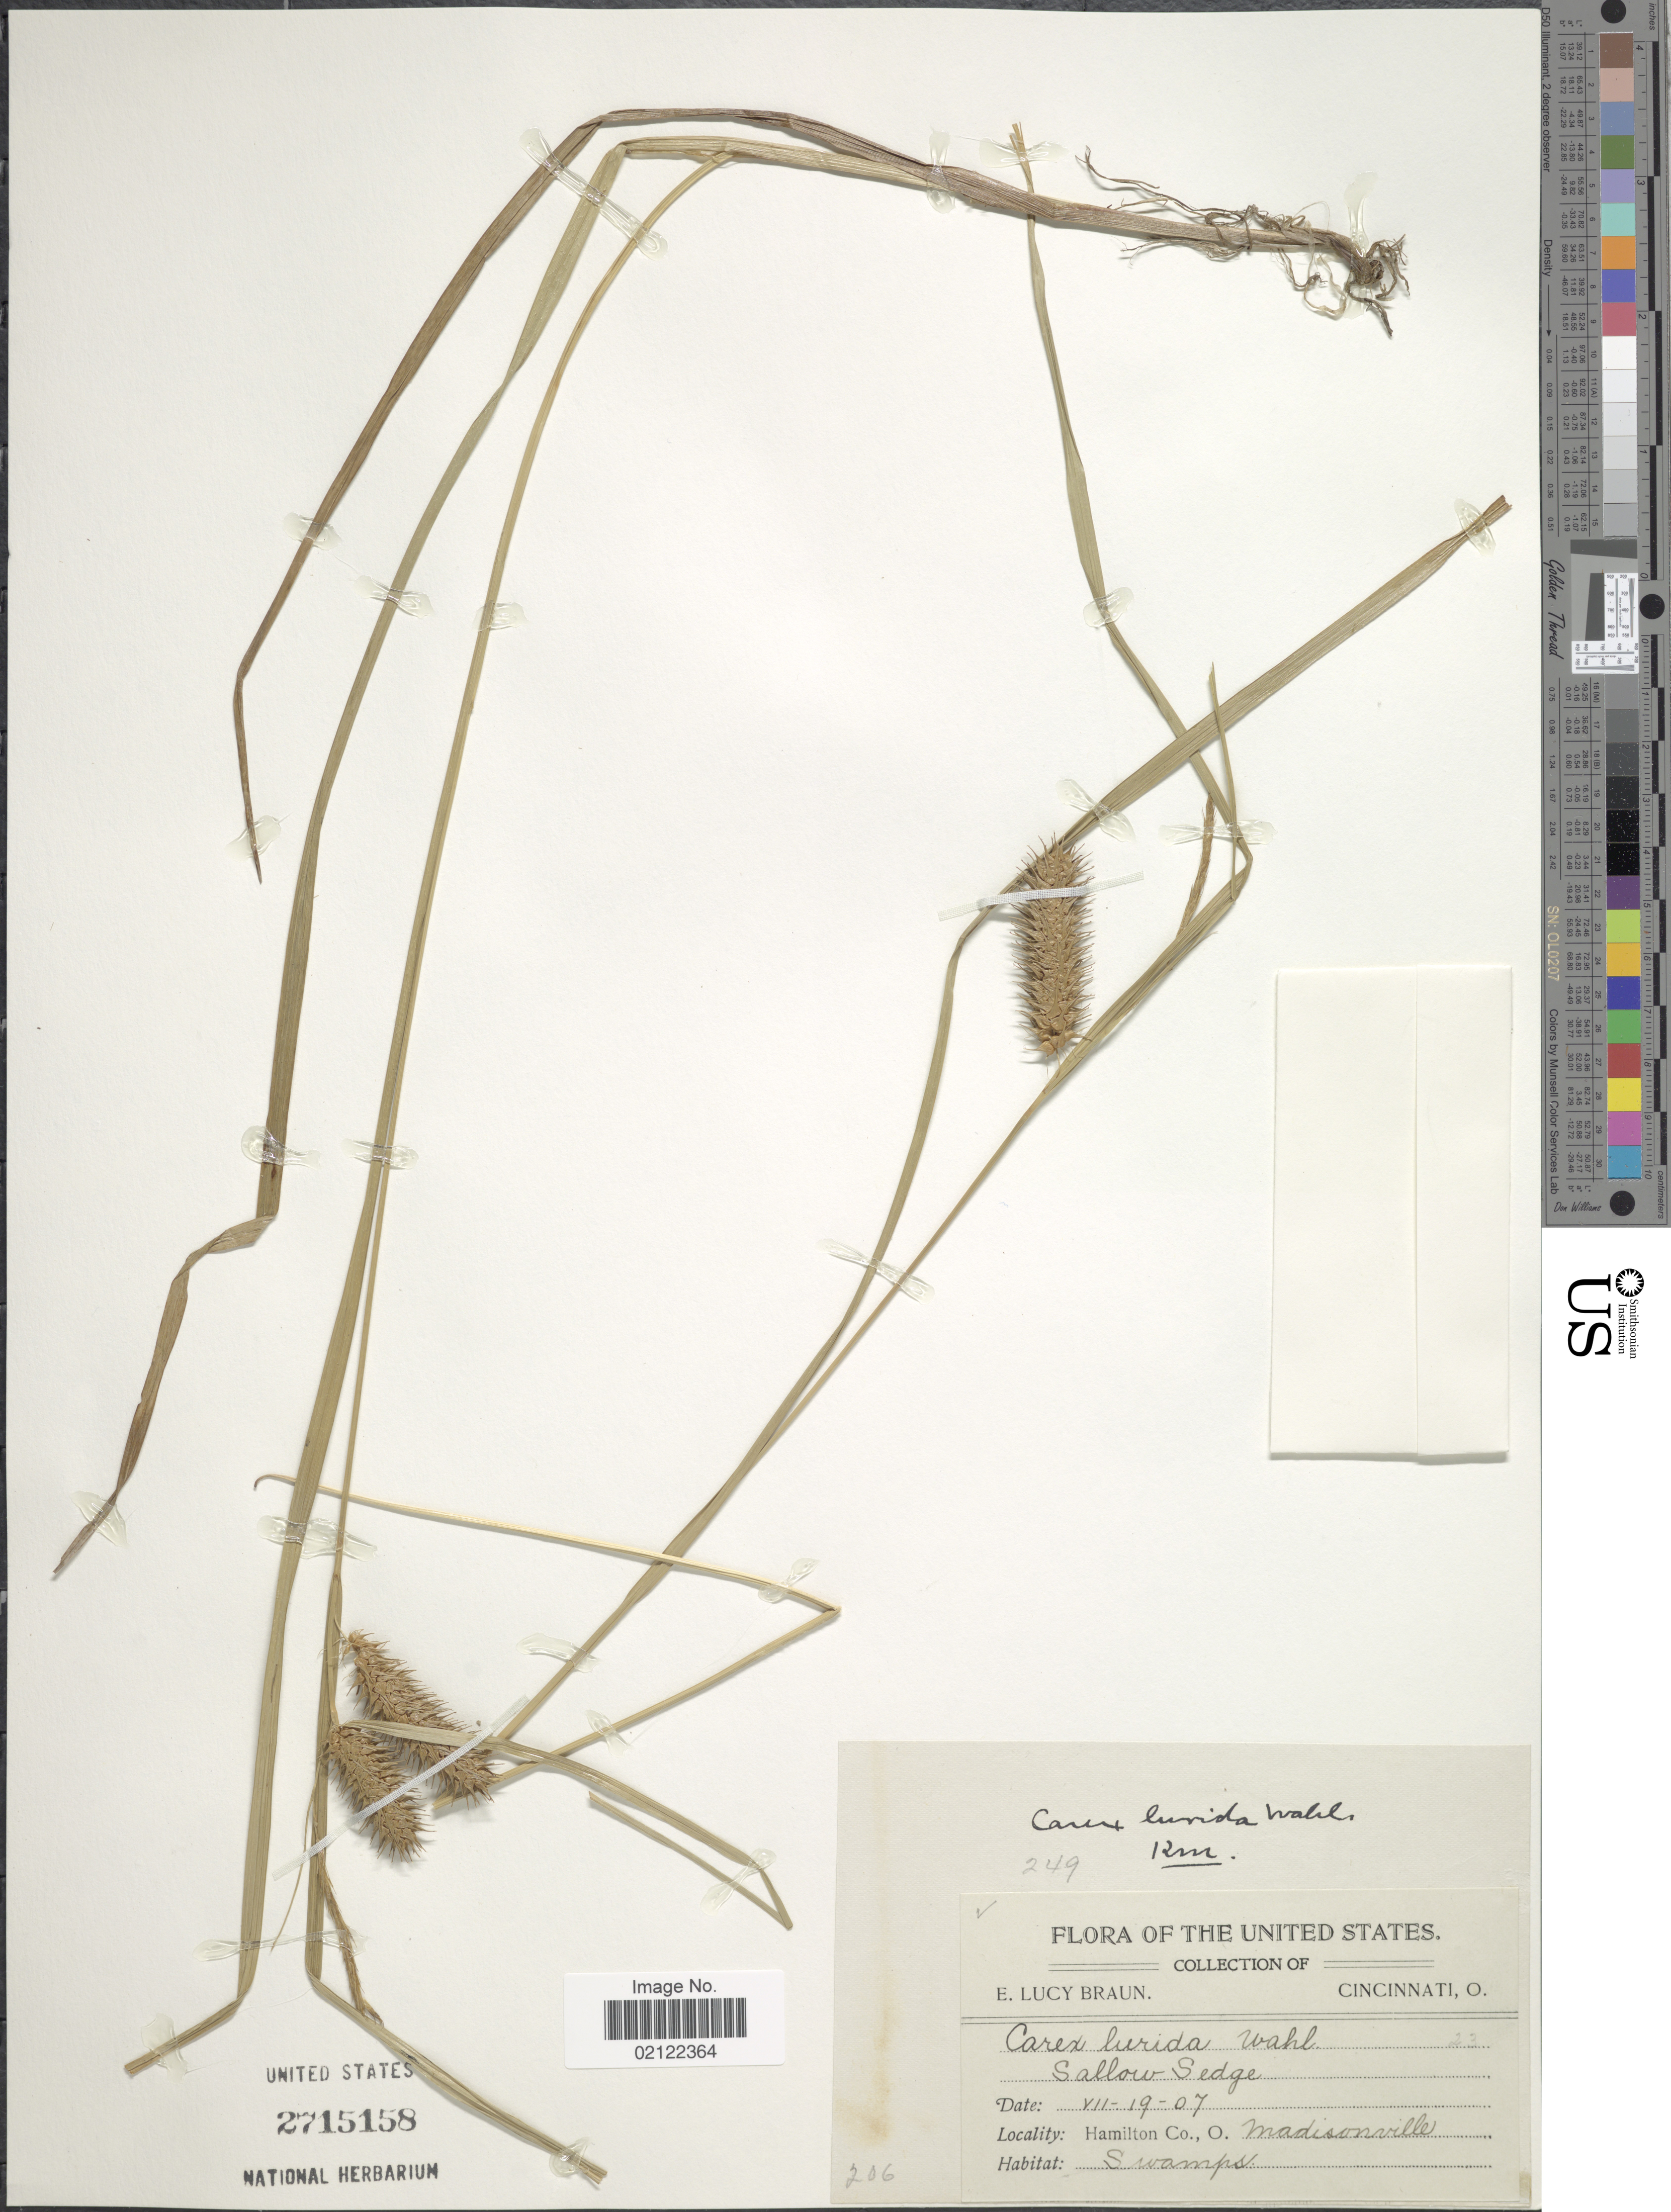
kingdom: Plantae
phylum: Tracheophyta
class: Liliopsida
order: Poales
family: Cyperaceae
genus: Carex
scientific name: Carex lurida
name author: Wahlenb.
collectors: E. L. Braun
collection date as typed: Transcribed d/m/y: 19/7/7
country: United States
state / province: Ohio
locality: Sallow Sedge. Hamilton Co., O. Madisonville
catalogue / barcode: US 2715158